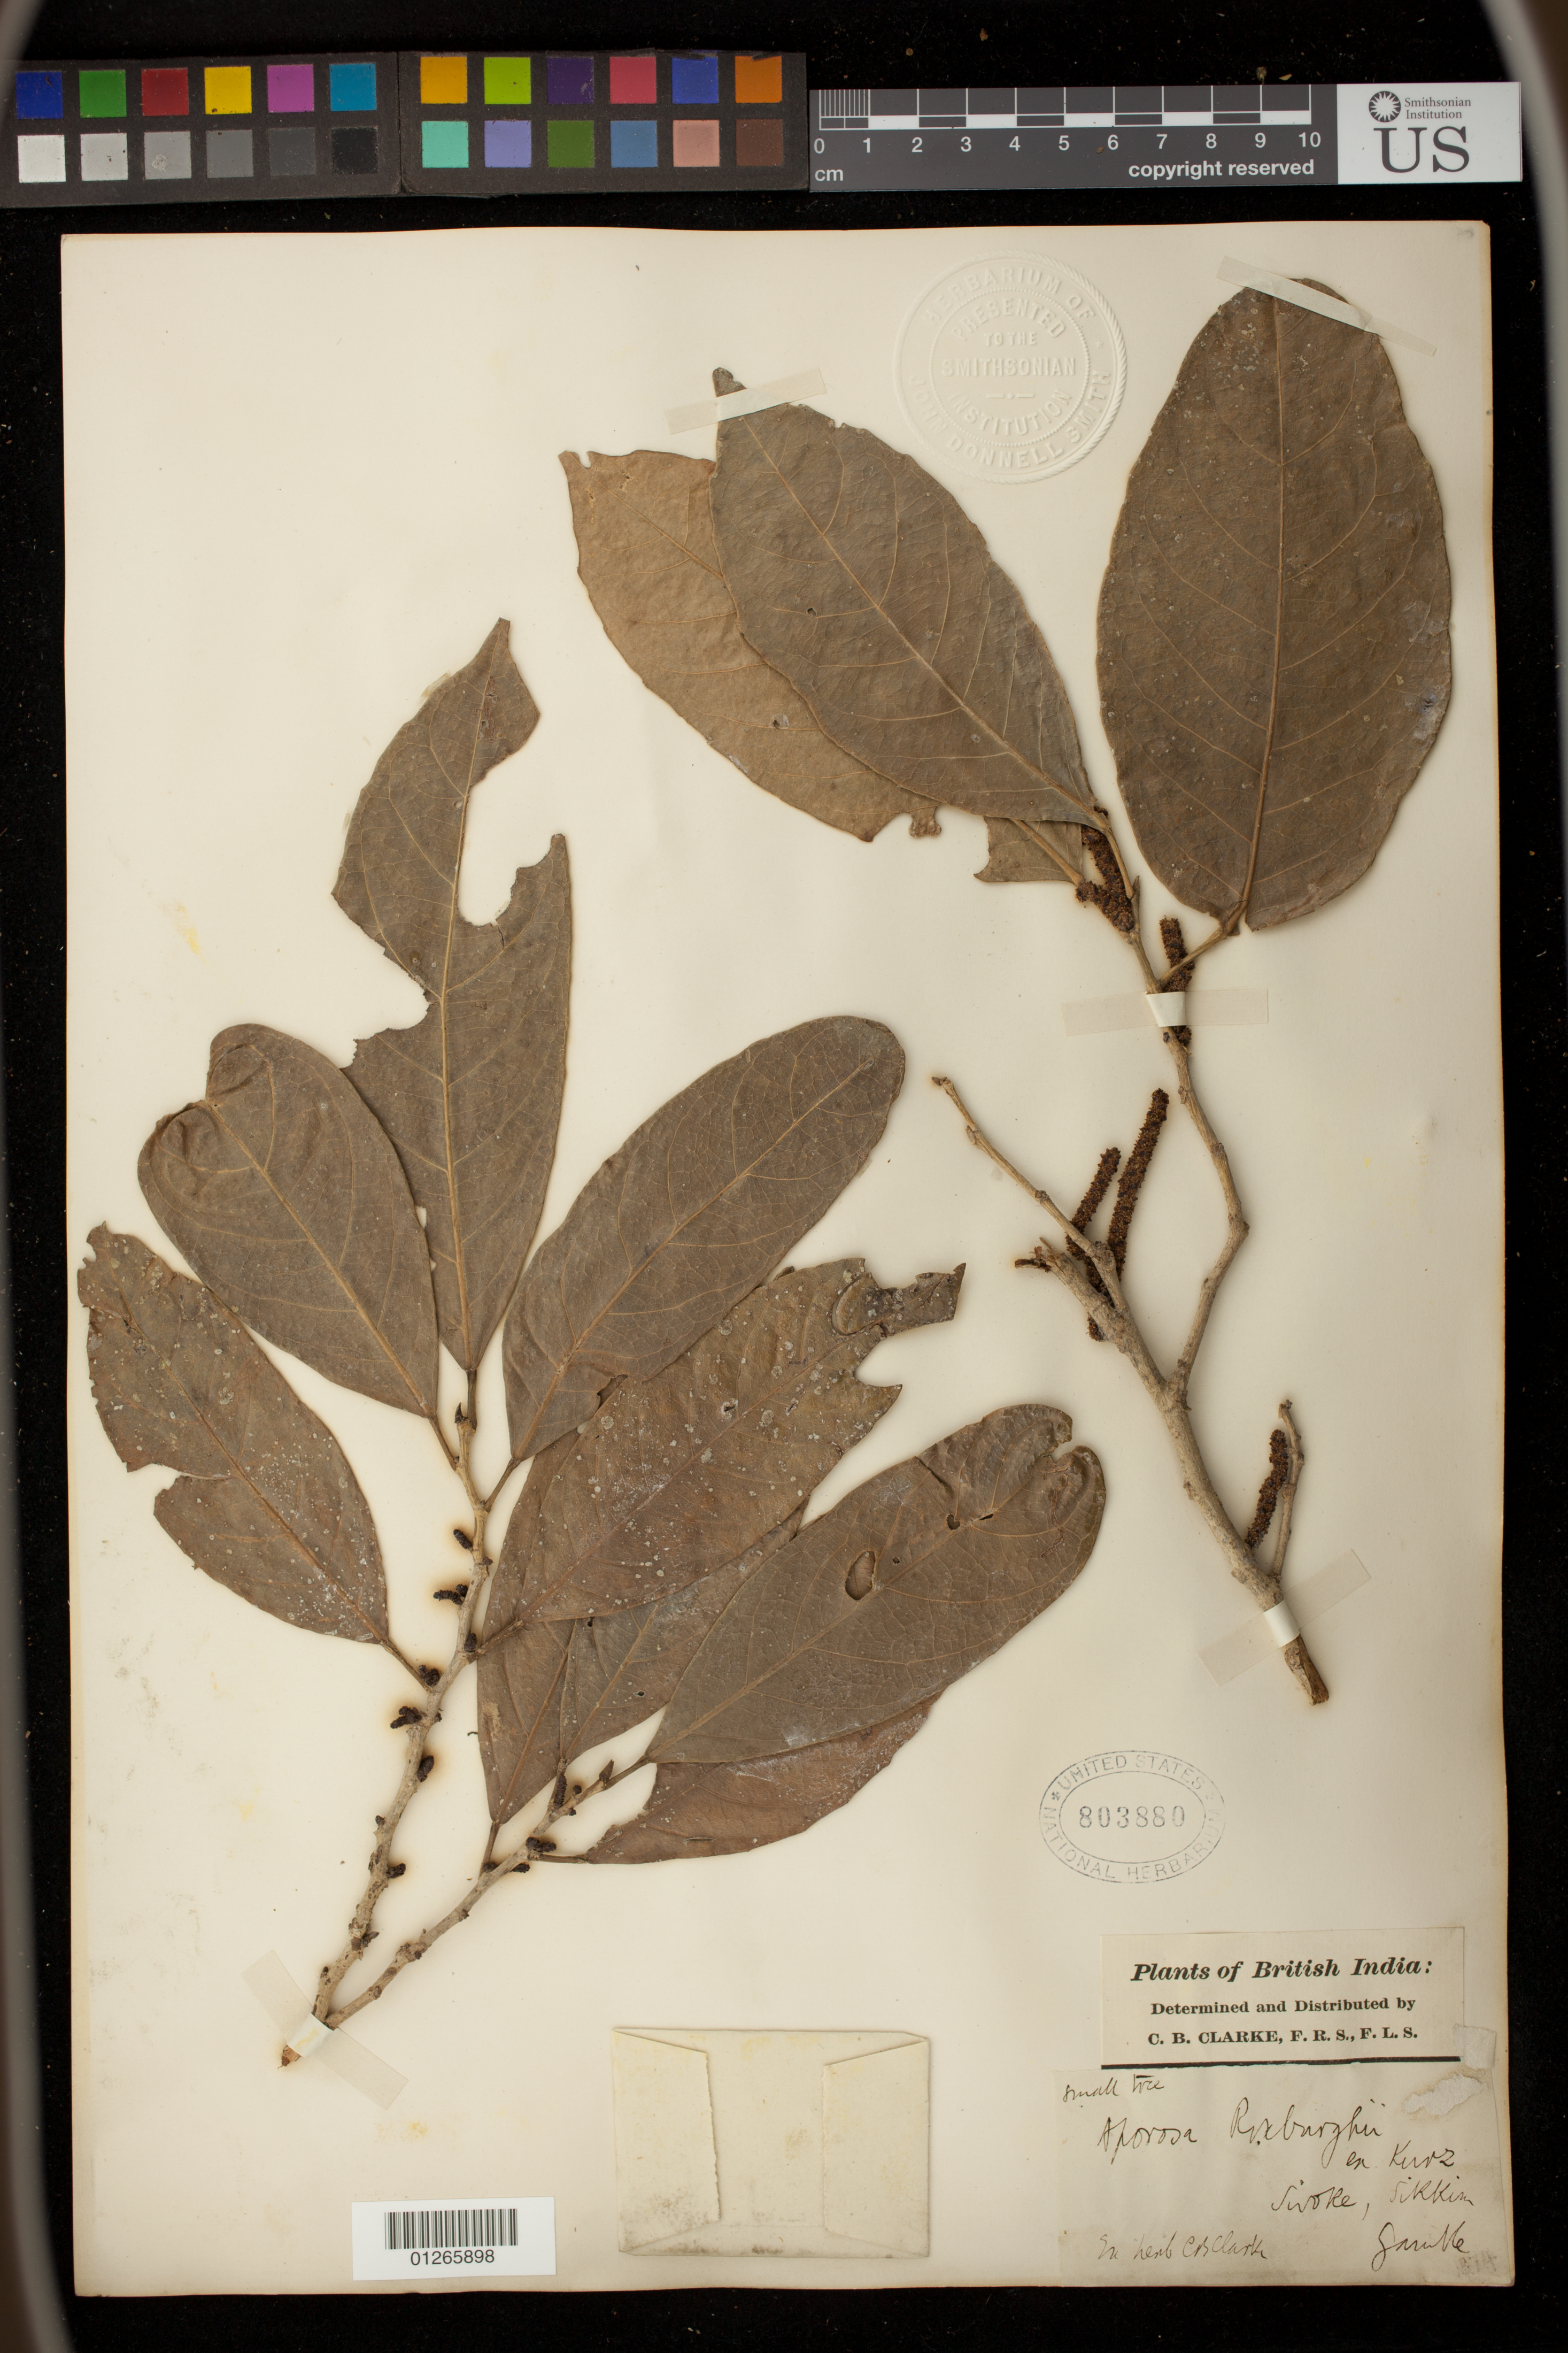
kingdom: Plantae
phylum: Tracheophyta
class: Magnoliopsida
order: Malpighiales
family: Phyllanthaceae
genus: Aporosa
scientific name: Aporosa octandra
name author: (Buch.-Ham. & D. Don) Vickery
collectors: C. B. Clarke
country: India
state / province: Sikkim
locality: Sivoke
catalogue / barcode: US 803880